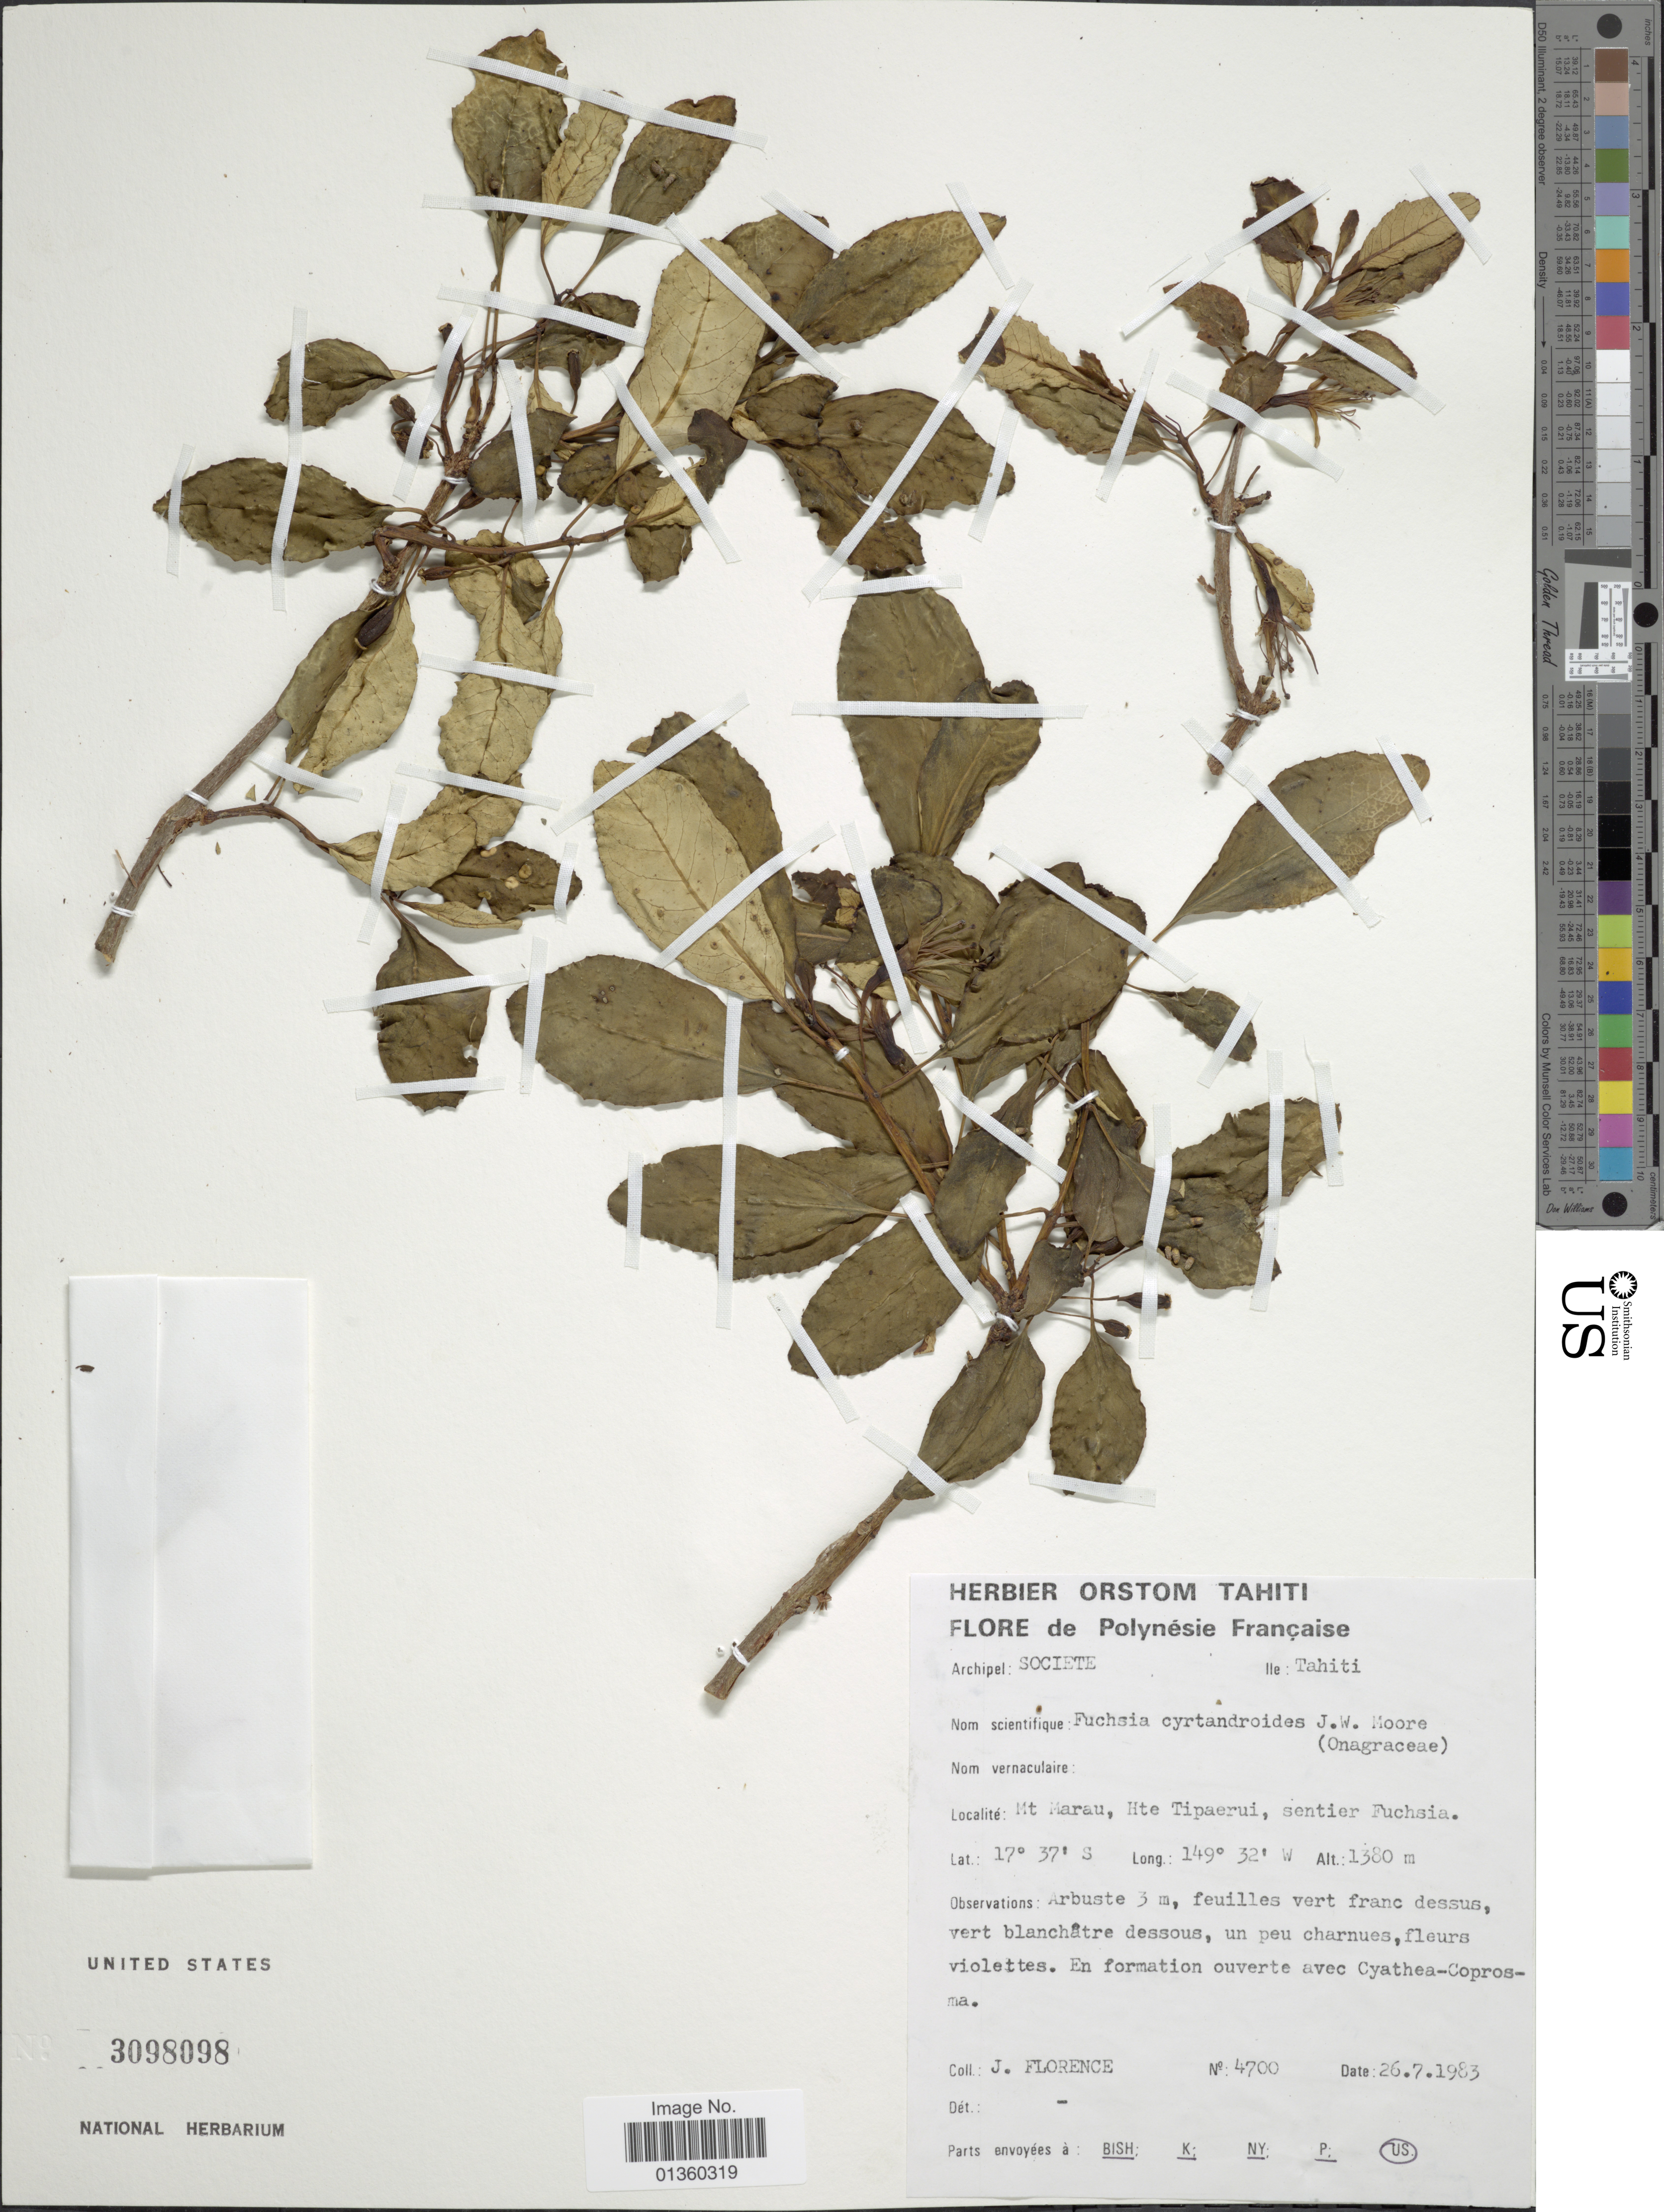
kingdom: Plantae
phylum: Tracheophyta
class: Magnoliopsida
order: Myrtales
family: Onagraceae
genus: Fuchsia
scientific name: Fuchsia cyrtandroides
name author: J.W. Moore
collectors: J. Florence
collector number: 4700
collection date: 1983-07-26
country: French Polynesia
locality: Mt Marau, Hte Tipaerui, sentier Fuchsia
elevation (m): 1380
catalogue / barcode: US 3098098